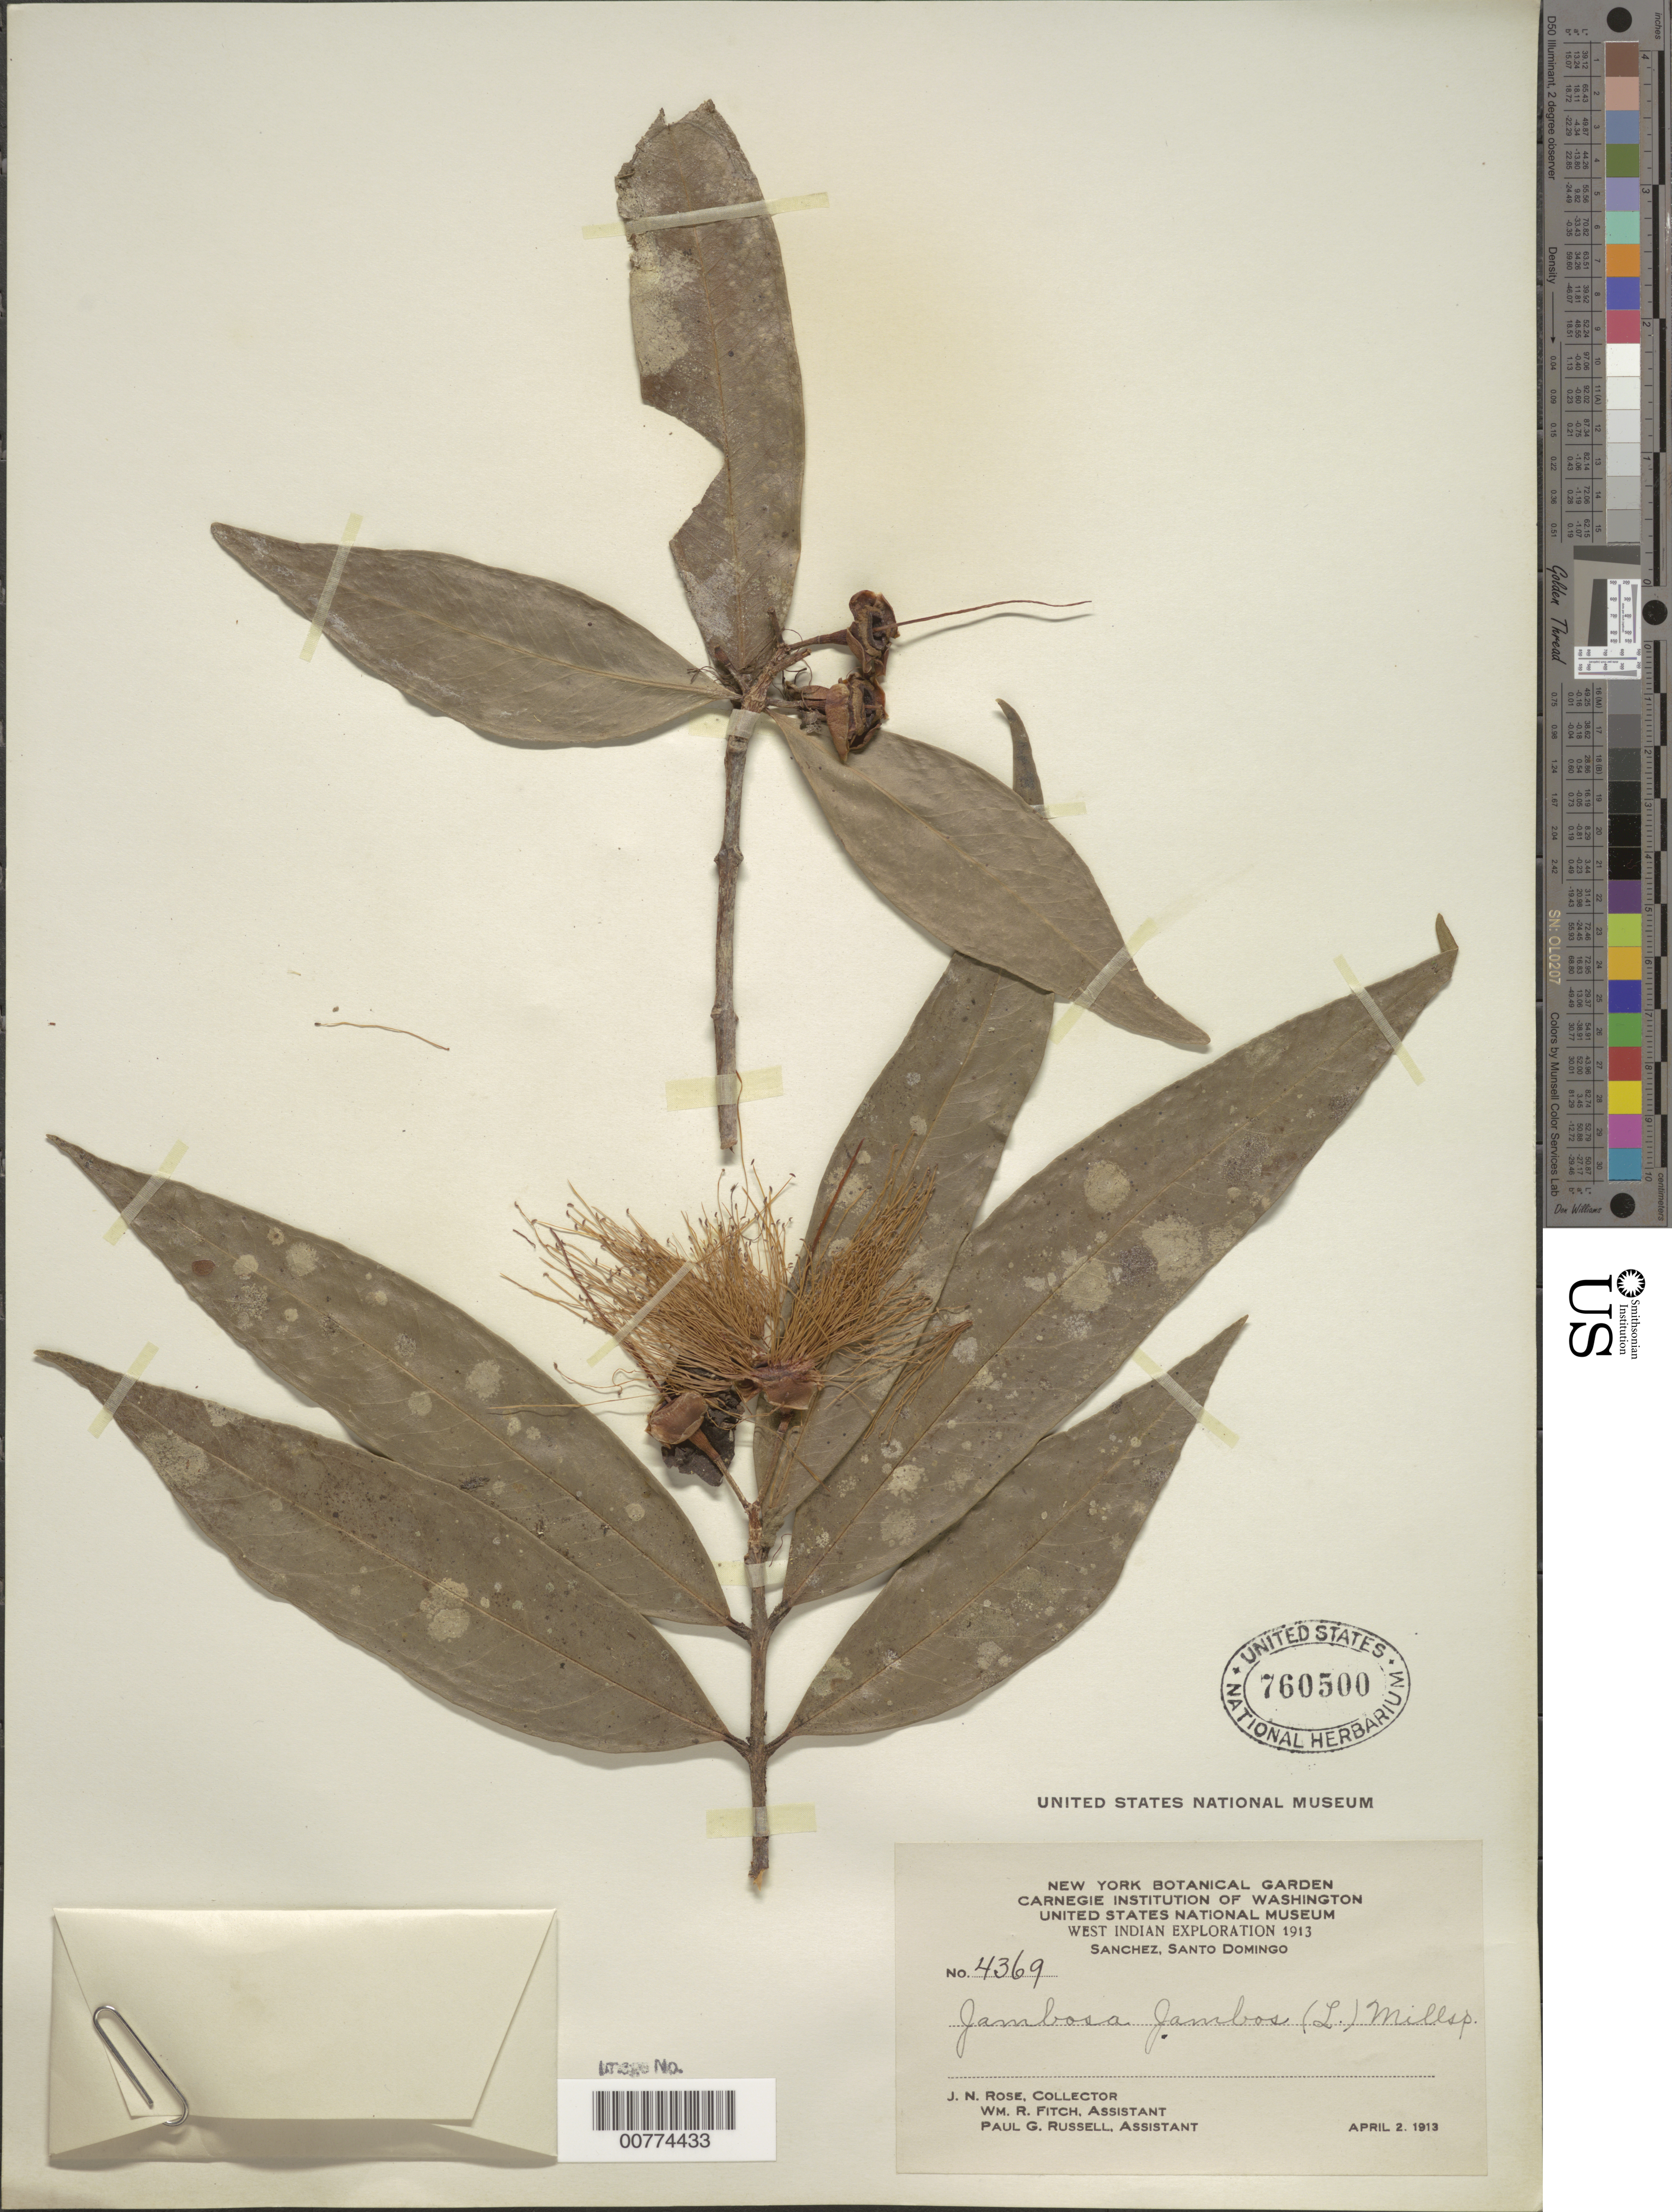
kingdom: Plantae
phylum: Tracheophyta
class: Magnoliopsida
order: Myrtales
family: Myrtaceae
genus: Syzygium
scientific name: Syzygium jambos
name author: (L.) Alston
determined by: Strong, Mark T., (BOT), Smithsonian Institution - National Museum of Natural History (UNITED STATES)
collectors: J. N. Rose, W. R. Fitch & P. G. Russell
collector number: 4369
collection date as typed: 02 Apr 1913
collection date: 1913-04-02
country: Dominican Republic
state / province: Sanchez Ramirez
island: Hispaniola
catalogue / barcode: US 760500